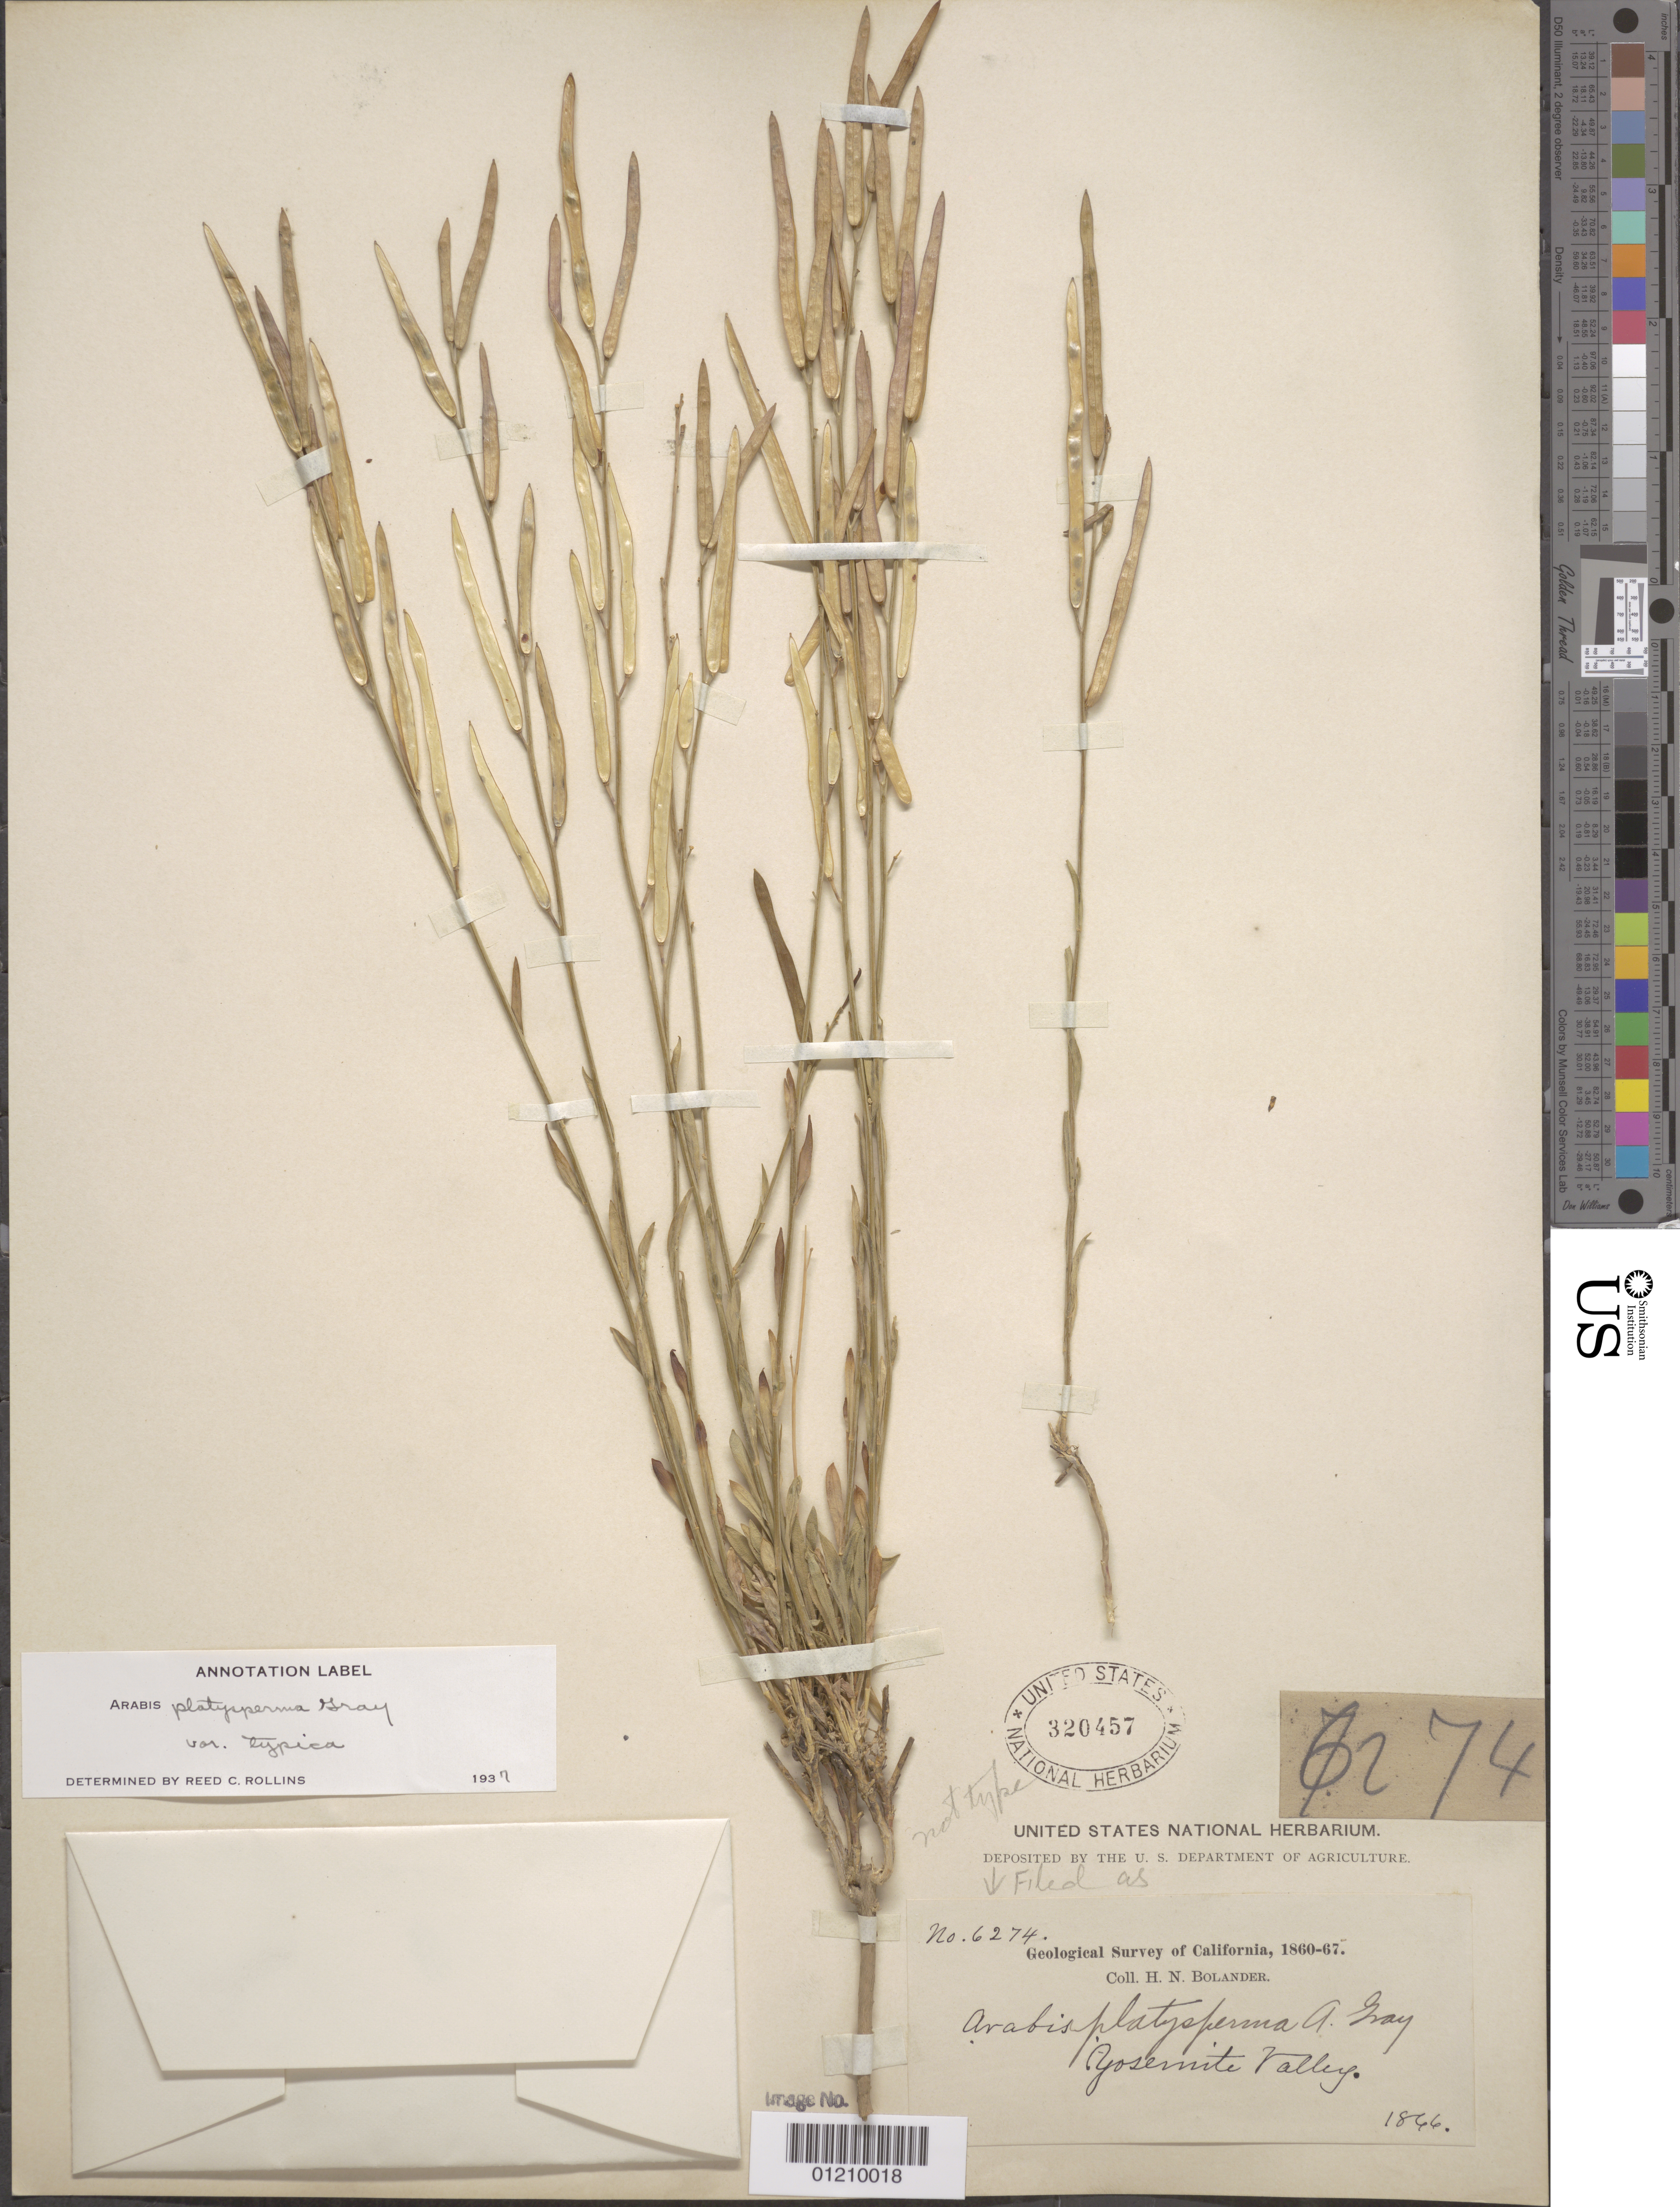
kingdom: Plantae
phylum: Tracheophyta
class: Magnoliopsida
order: Brassicales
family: Brassicaceae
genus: Arabis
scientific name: Arabis platysperma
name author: A. Gray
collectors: H. Bolander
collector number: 6274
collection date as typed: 1866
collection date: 1866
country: United States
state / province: California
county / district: Mariposa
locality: Yosemite Valley.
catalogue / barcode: US 320457